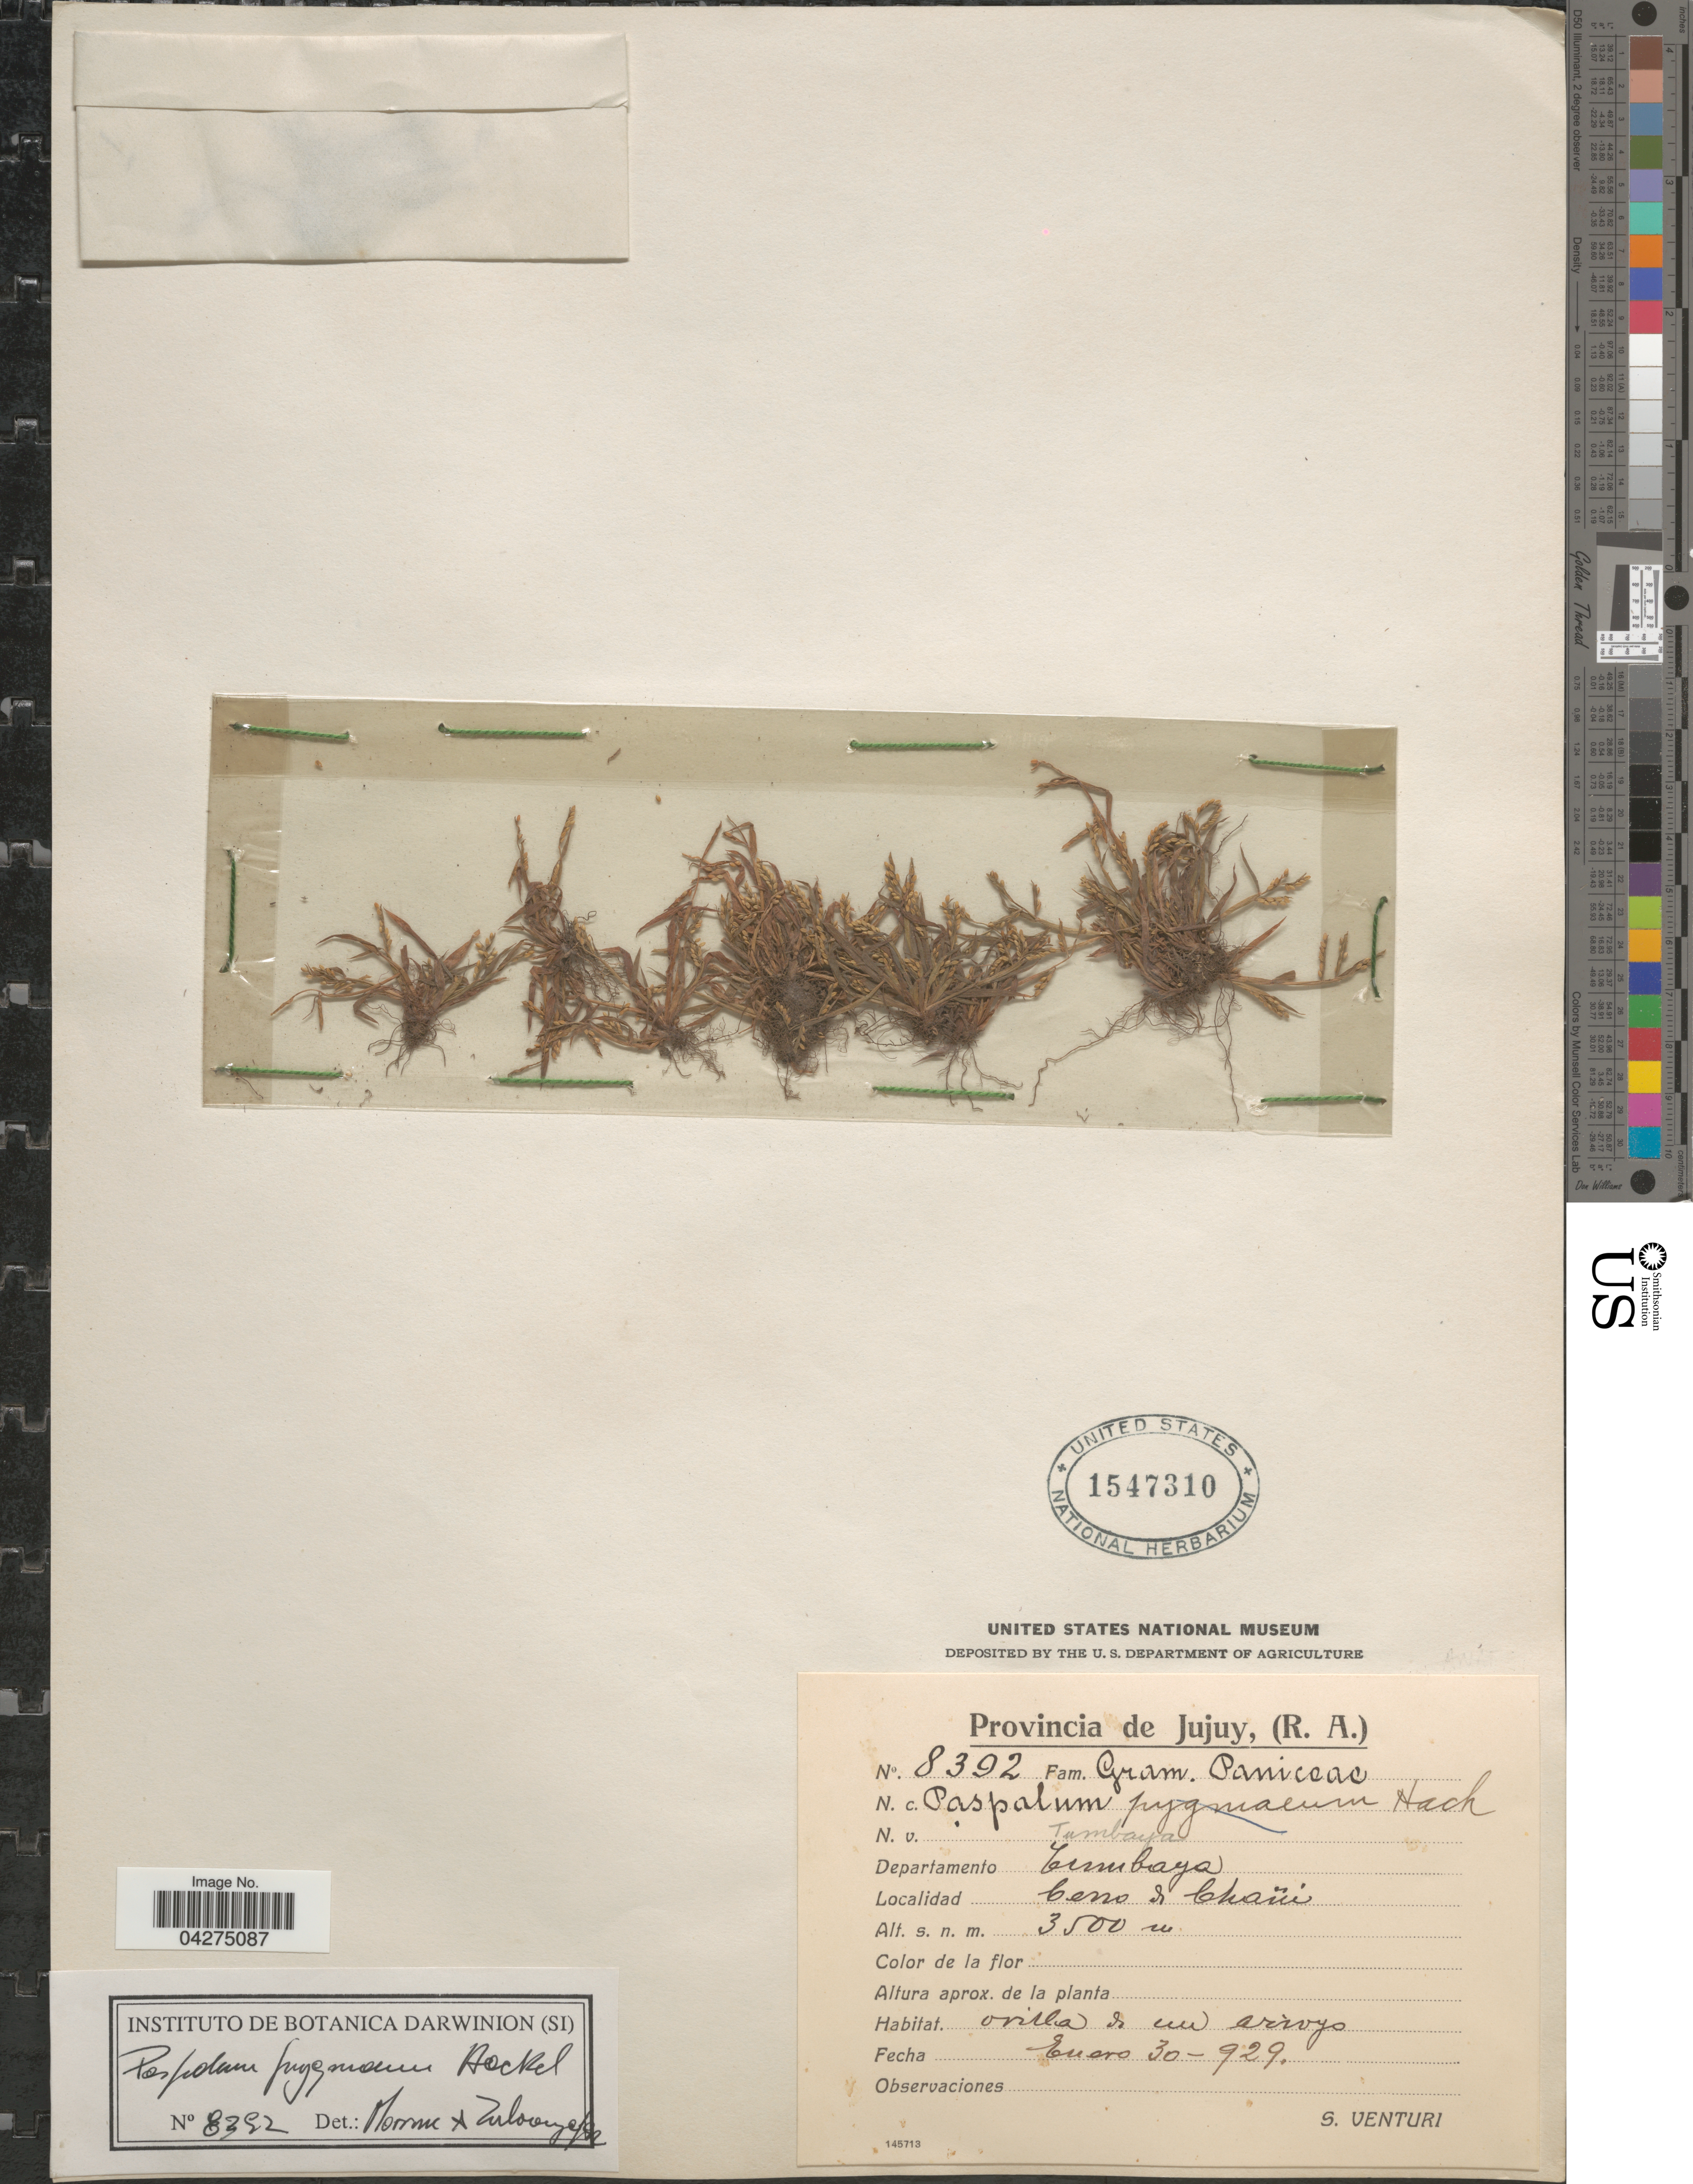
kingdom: Plantae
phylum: Tracheophyta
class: Liliopsida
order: Poales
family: Poaceae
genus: Paspalum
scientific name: Paspalum pygmaeum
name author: Hack.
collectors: S. Venturi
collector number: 8392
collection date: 1929-01-30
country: Argentina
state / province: Jujuy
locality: Departamento Tumbaya. Cerro de Chanï. Orilla de un arroyo.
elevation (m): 3500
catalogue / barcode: US 1547310